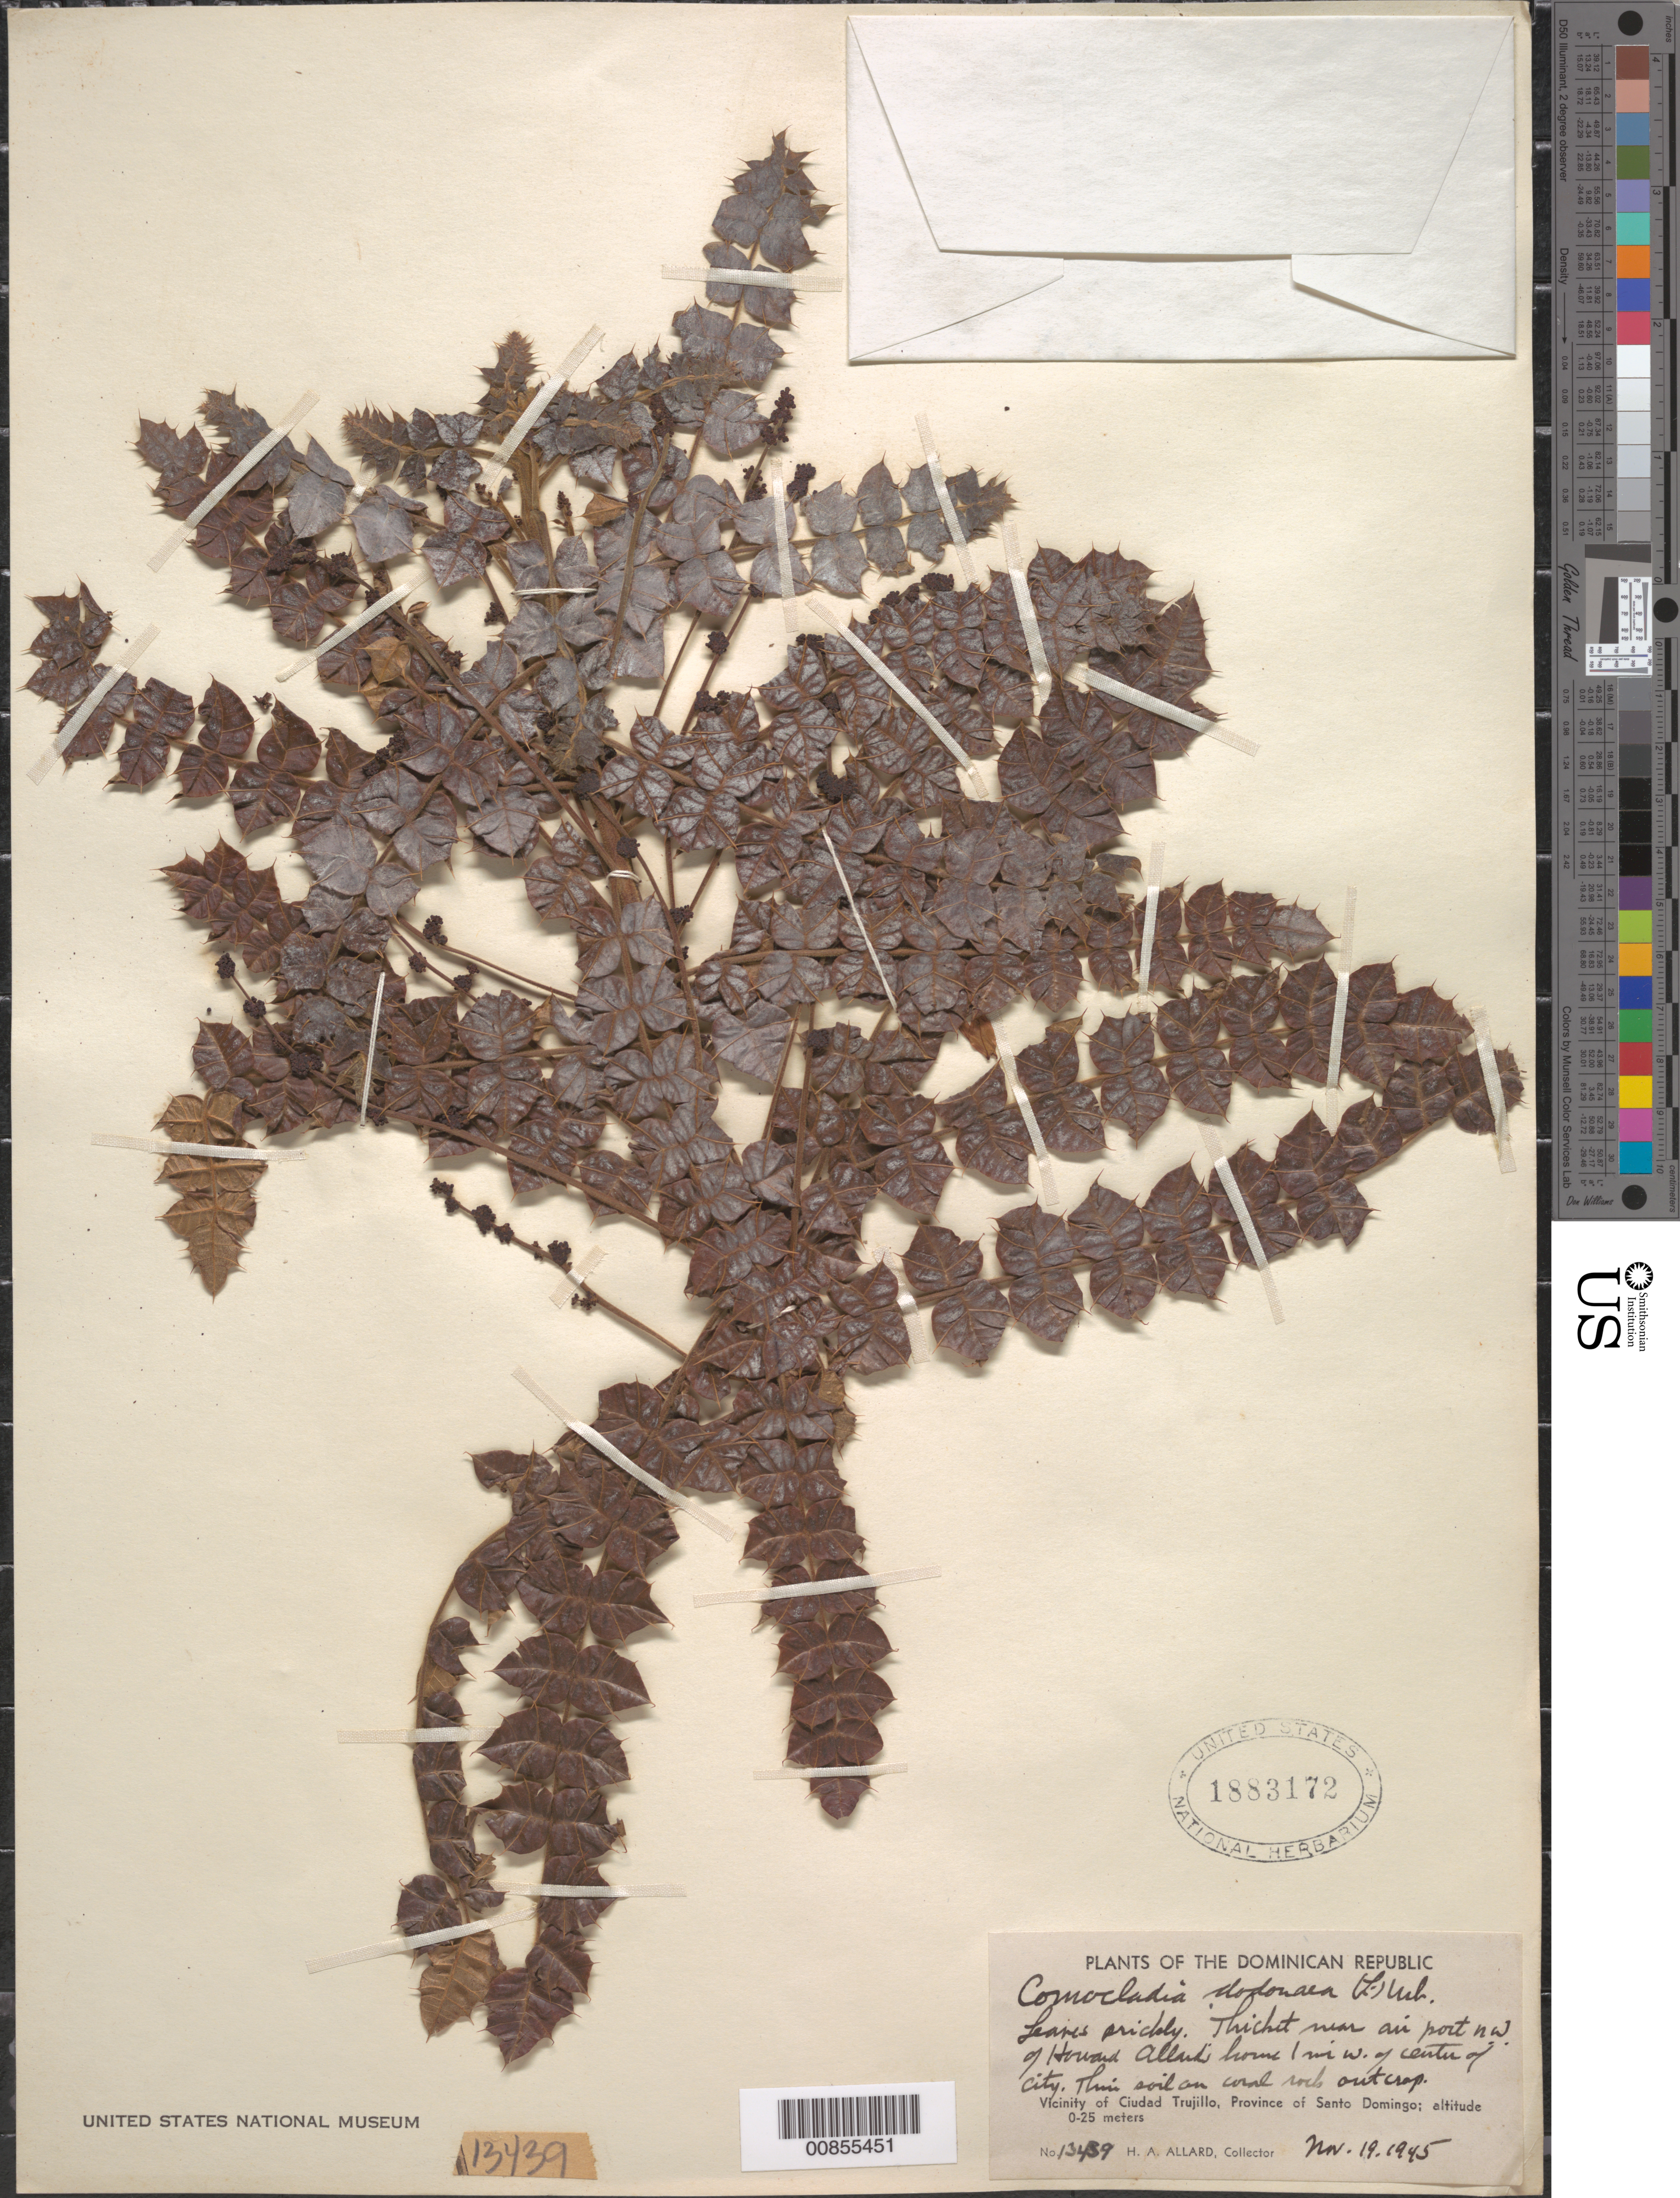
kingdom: Plantae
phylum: Tracheophyta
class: Magnoliopsida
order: Sapindales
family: Anacardiaceae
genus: Comocladia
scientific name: Comocladia dentata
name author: Jacq.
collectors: H. A. Allard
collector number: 13439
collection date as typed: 19 Nov 1945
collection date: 1945-11-19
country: Dominican Republic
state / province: Distrito Nacional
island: Hispaniola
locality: Vicinity of Santo Domingo City, near airport NW of Howard Allard's home, 1 mile W of center of city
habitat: Thicket, thin soil on coral rock outcrop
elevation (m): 0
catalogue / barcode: US 1883172